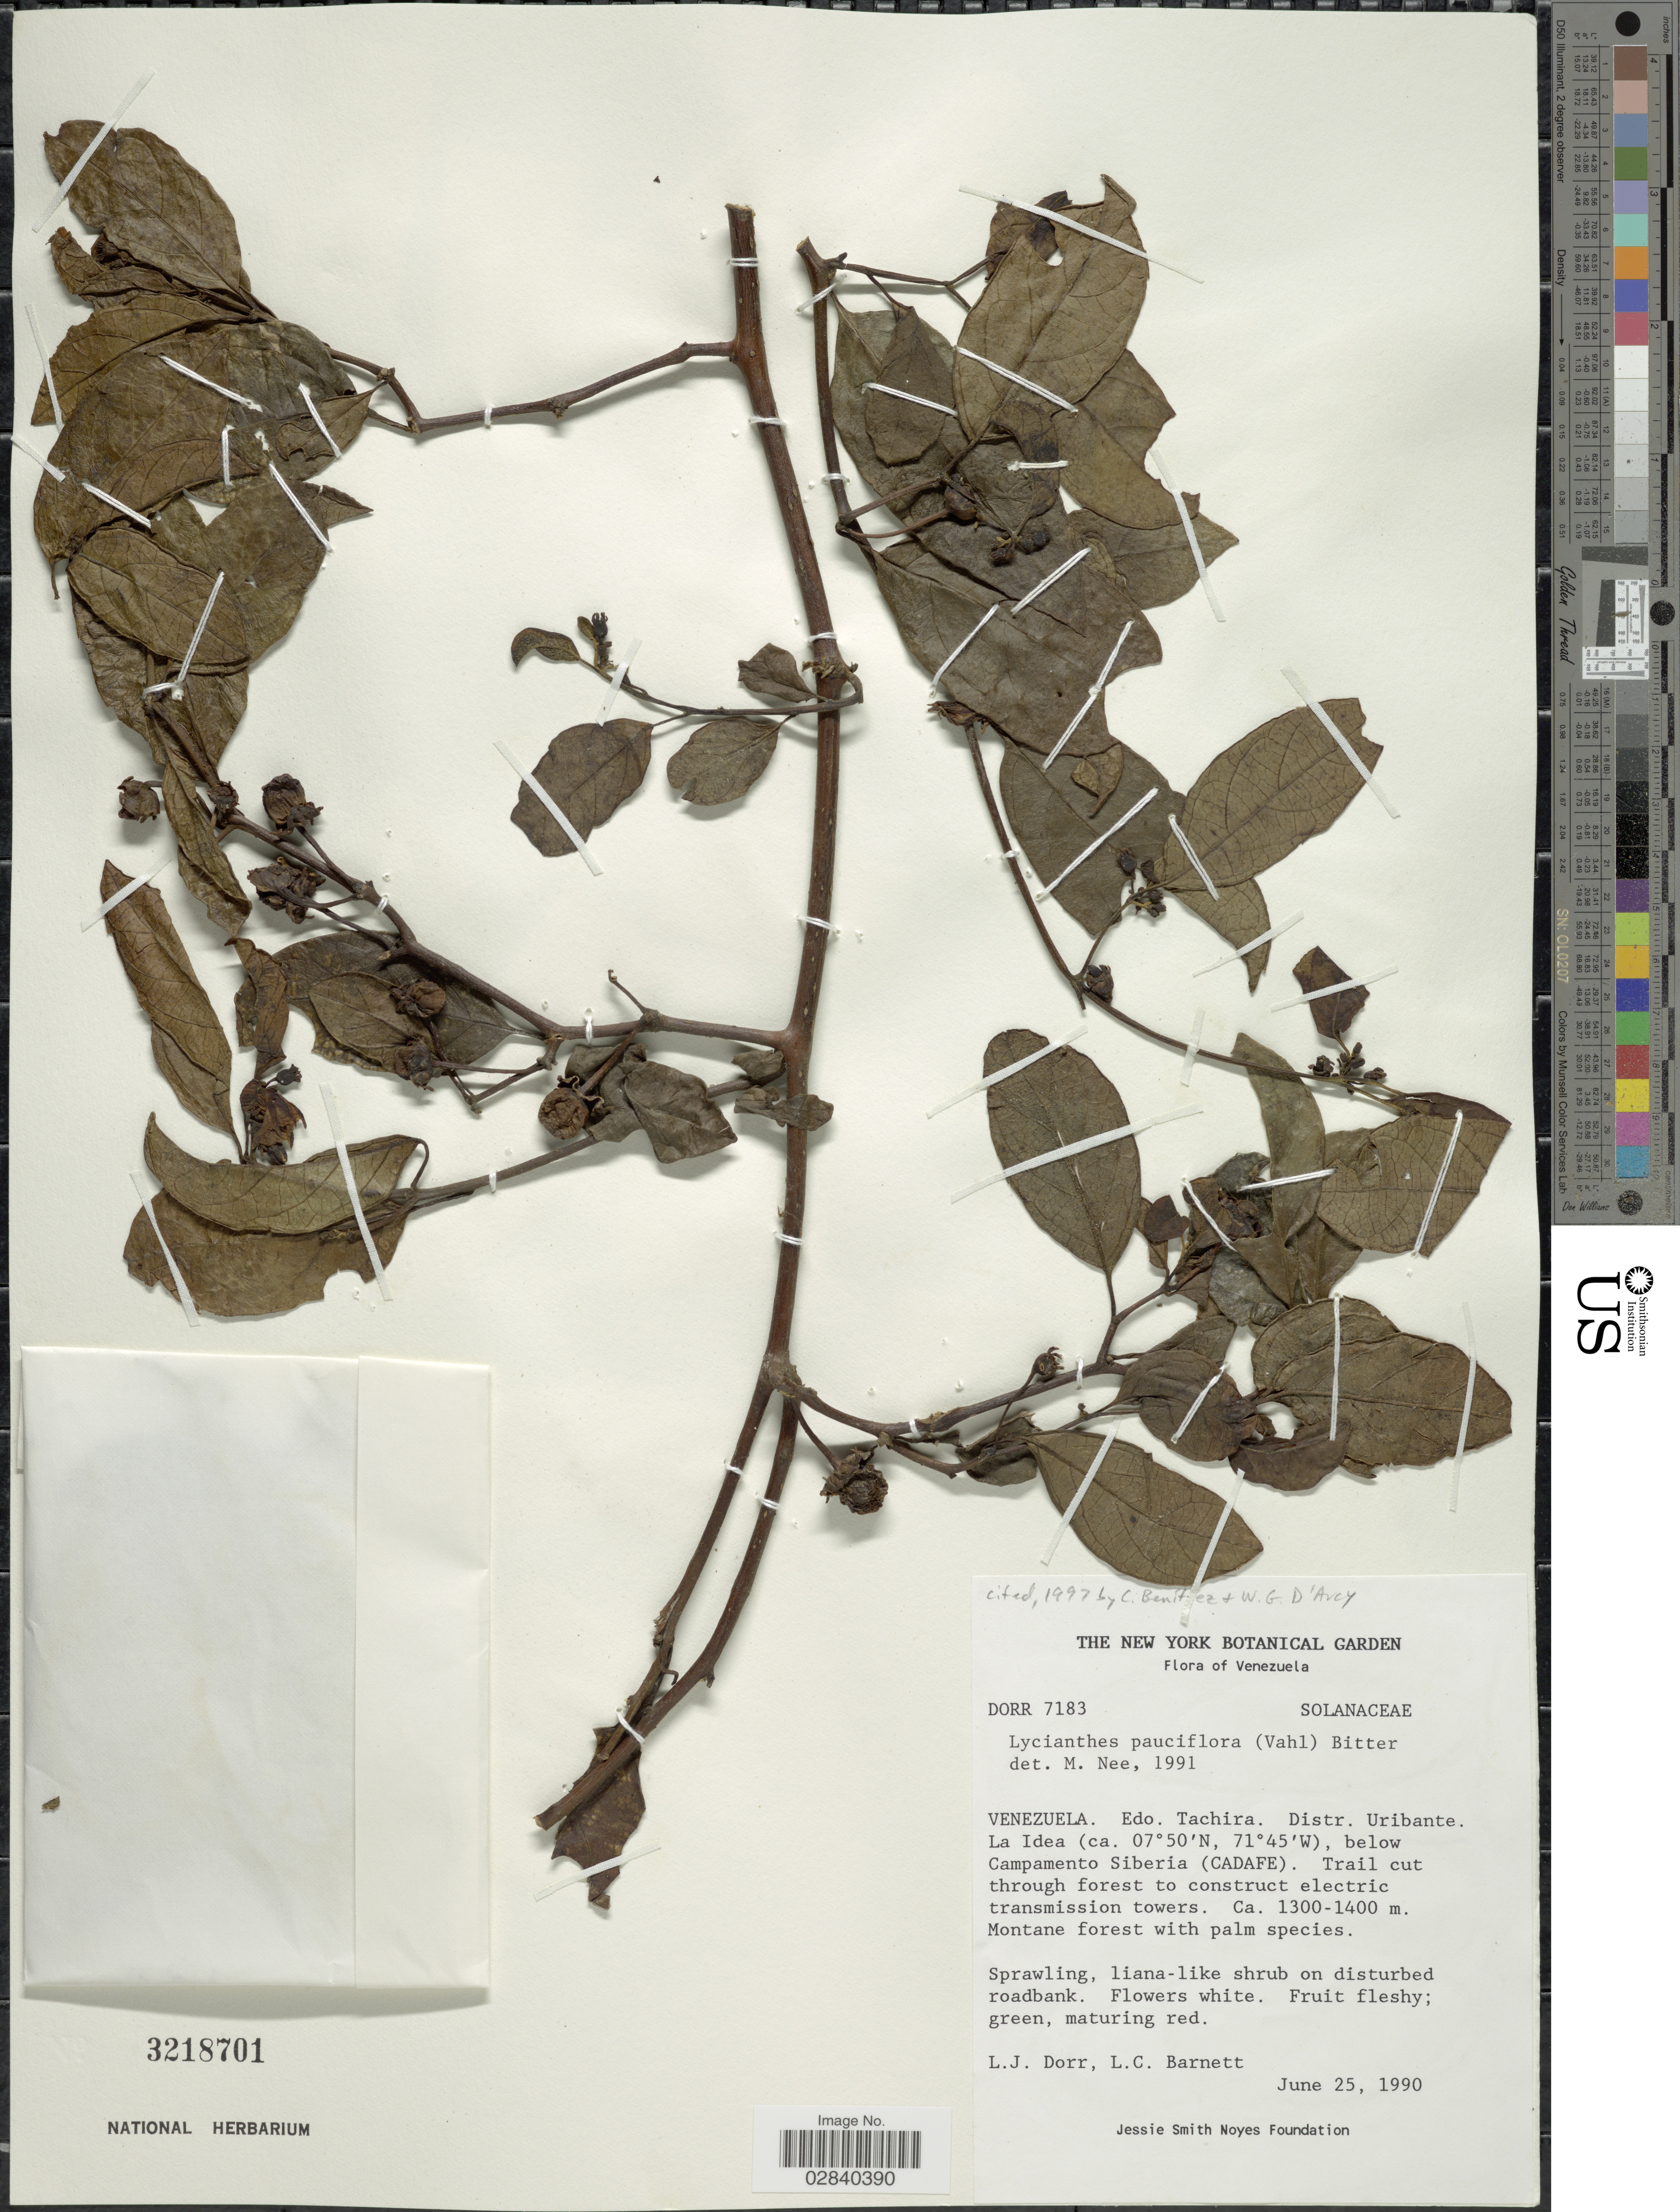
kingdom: Plantae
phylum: Tracheophyta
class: Magnoliopsida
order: Solanales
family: Solanaceae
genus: Lycianthes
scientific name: Lycianthes pauciflora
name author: (Vahl) Bitter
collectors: L. J. Dorr & L. C. Barnett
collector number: DORR 7183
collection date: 1990-06-25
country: Venezuela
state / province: Táchira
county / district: Uribante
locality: La Idea below Campamento Siberia (CADAFE)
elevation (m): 1300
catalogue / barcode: US 3218701